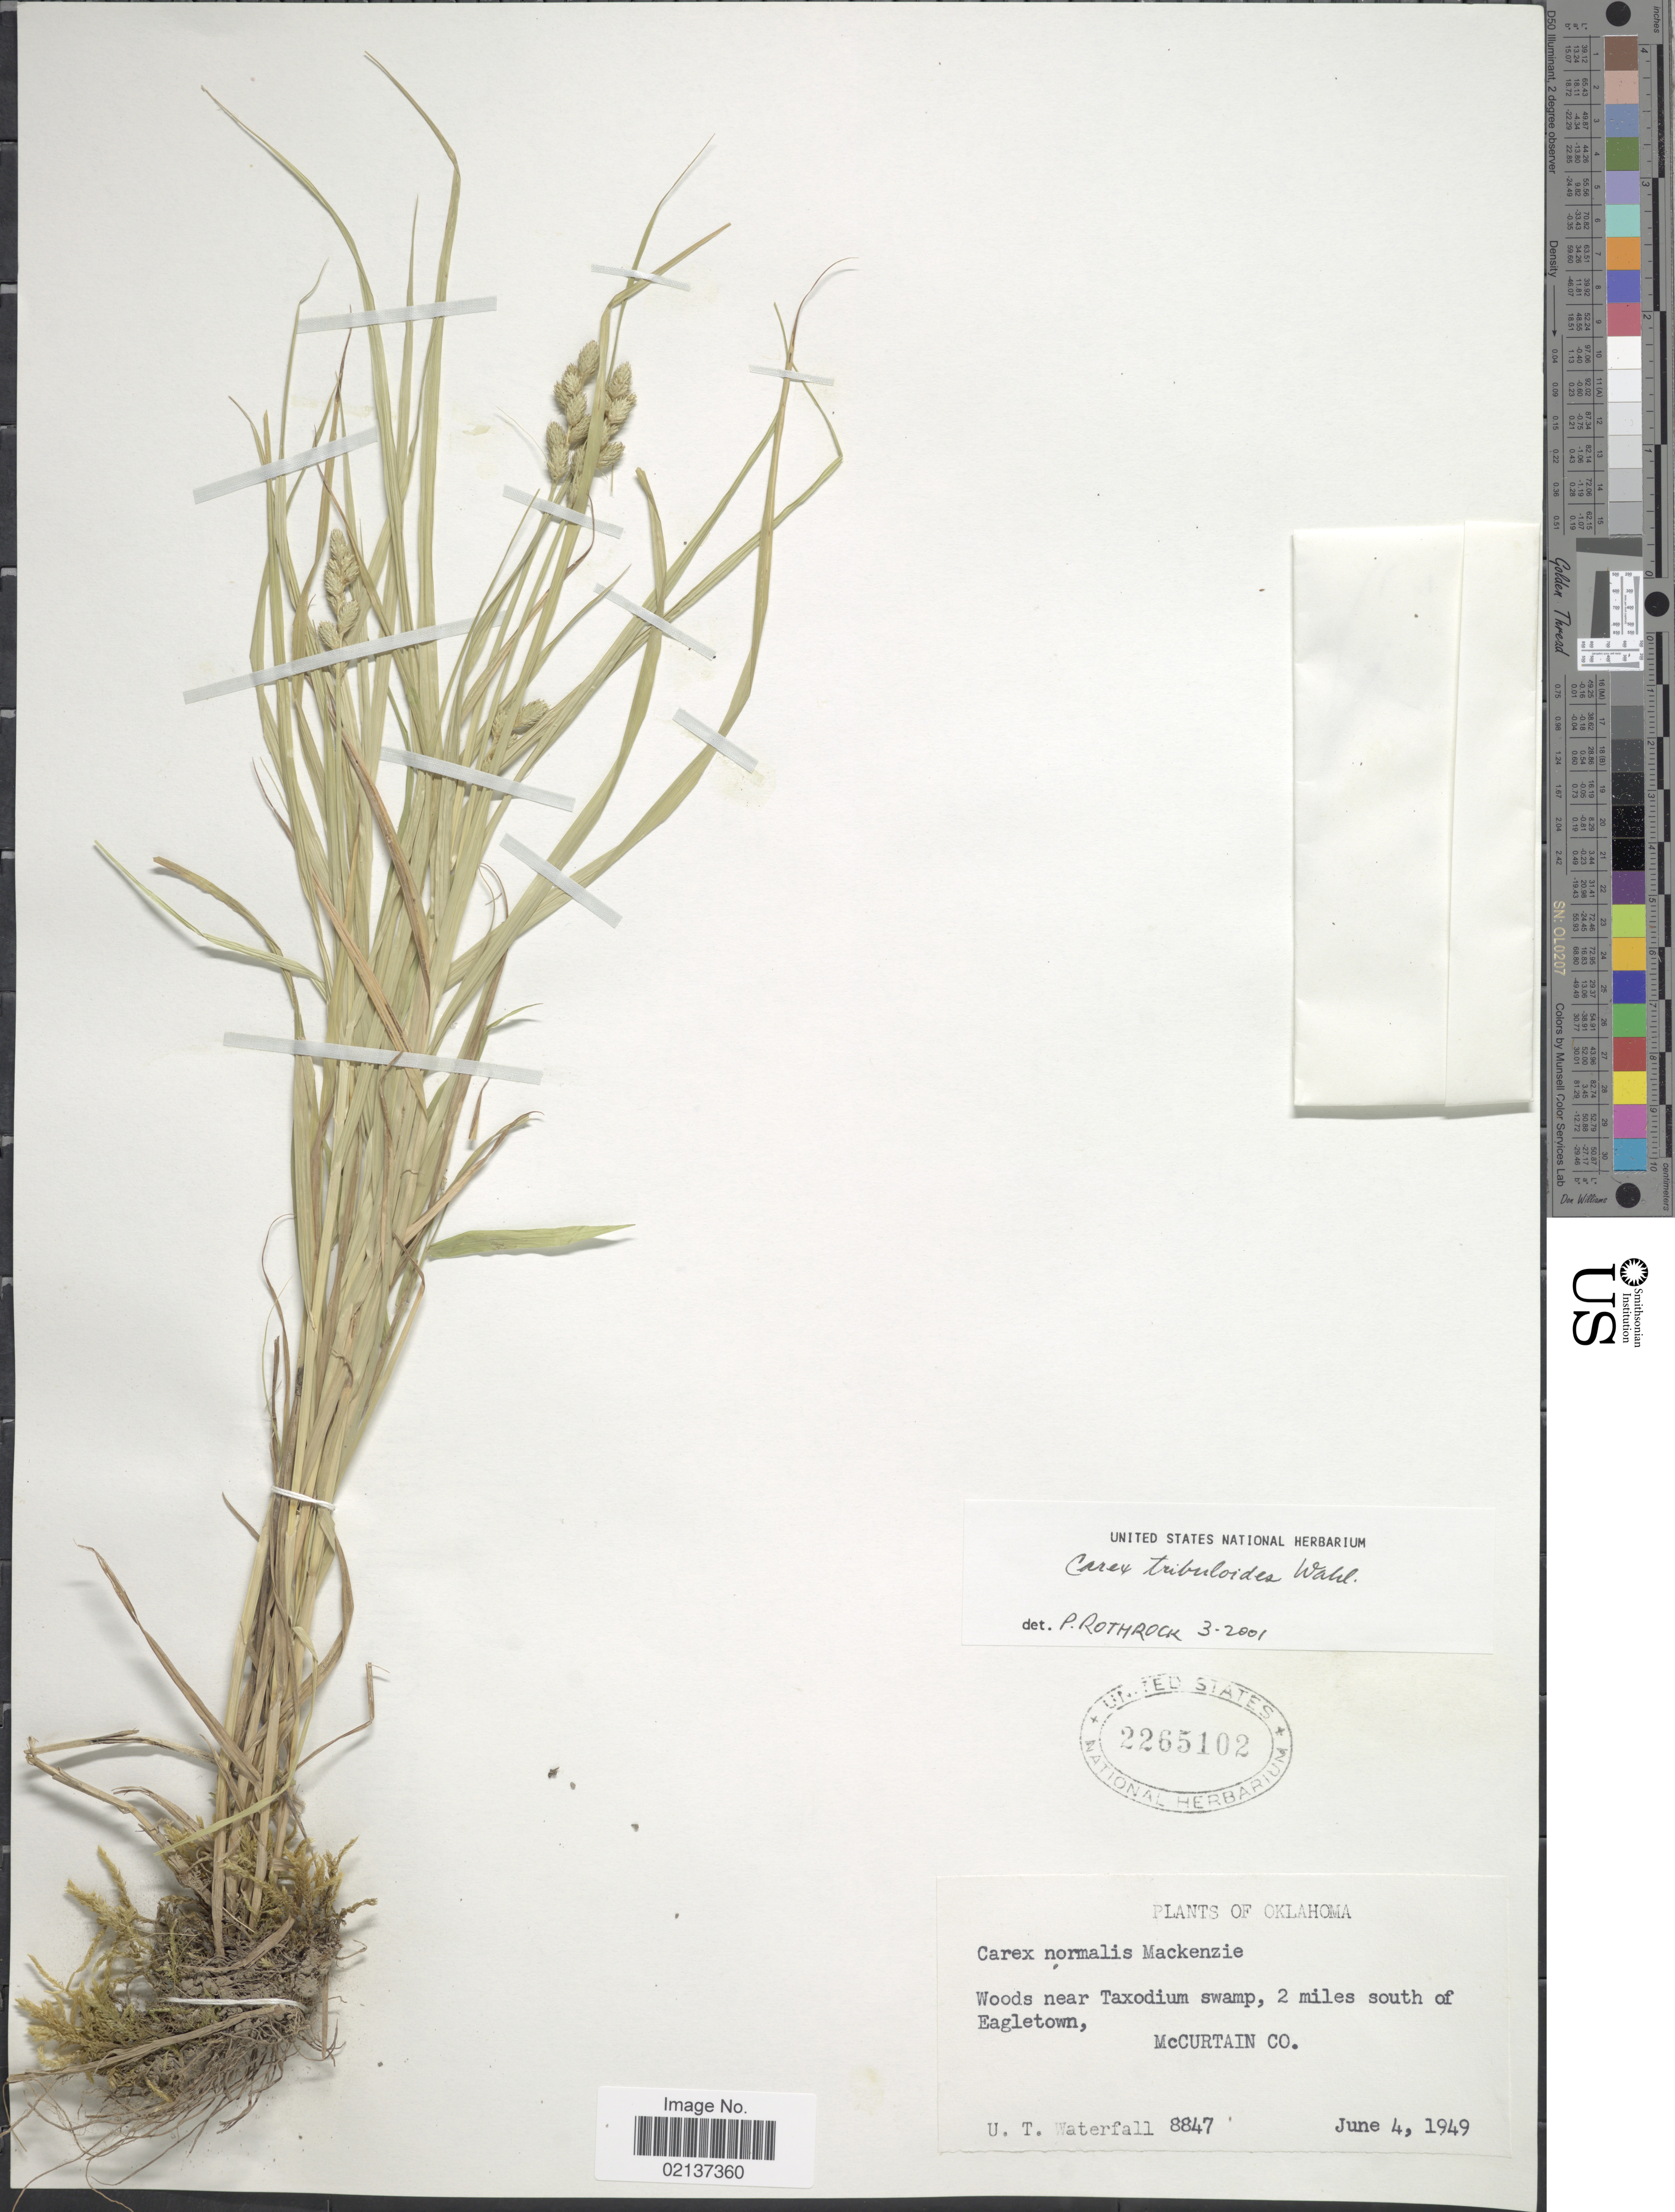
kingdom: Plantae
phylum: Tracheophyta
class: Liliopsida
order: Poales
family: Cyperaceae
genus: Carex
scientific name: Carex tribuloides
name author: Wahlenb.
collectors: U. T. Waterfall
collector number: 8847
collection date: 1949-06-04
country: United States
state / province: Oklahoma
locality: Woods near Taxodium swamp, 2 miles south of Eagletown, McCurtain Co.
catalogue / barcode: US 2265102